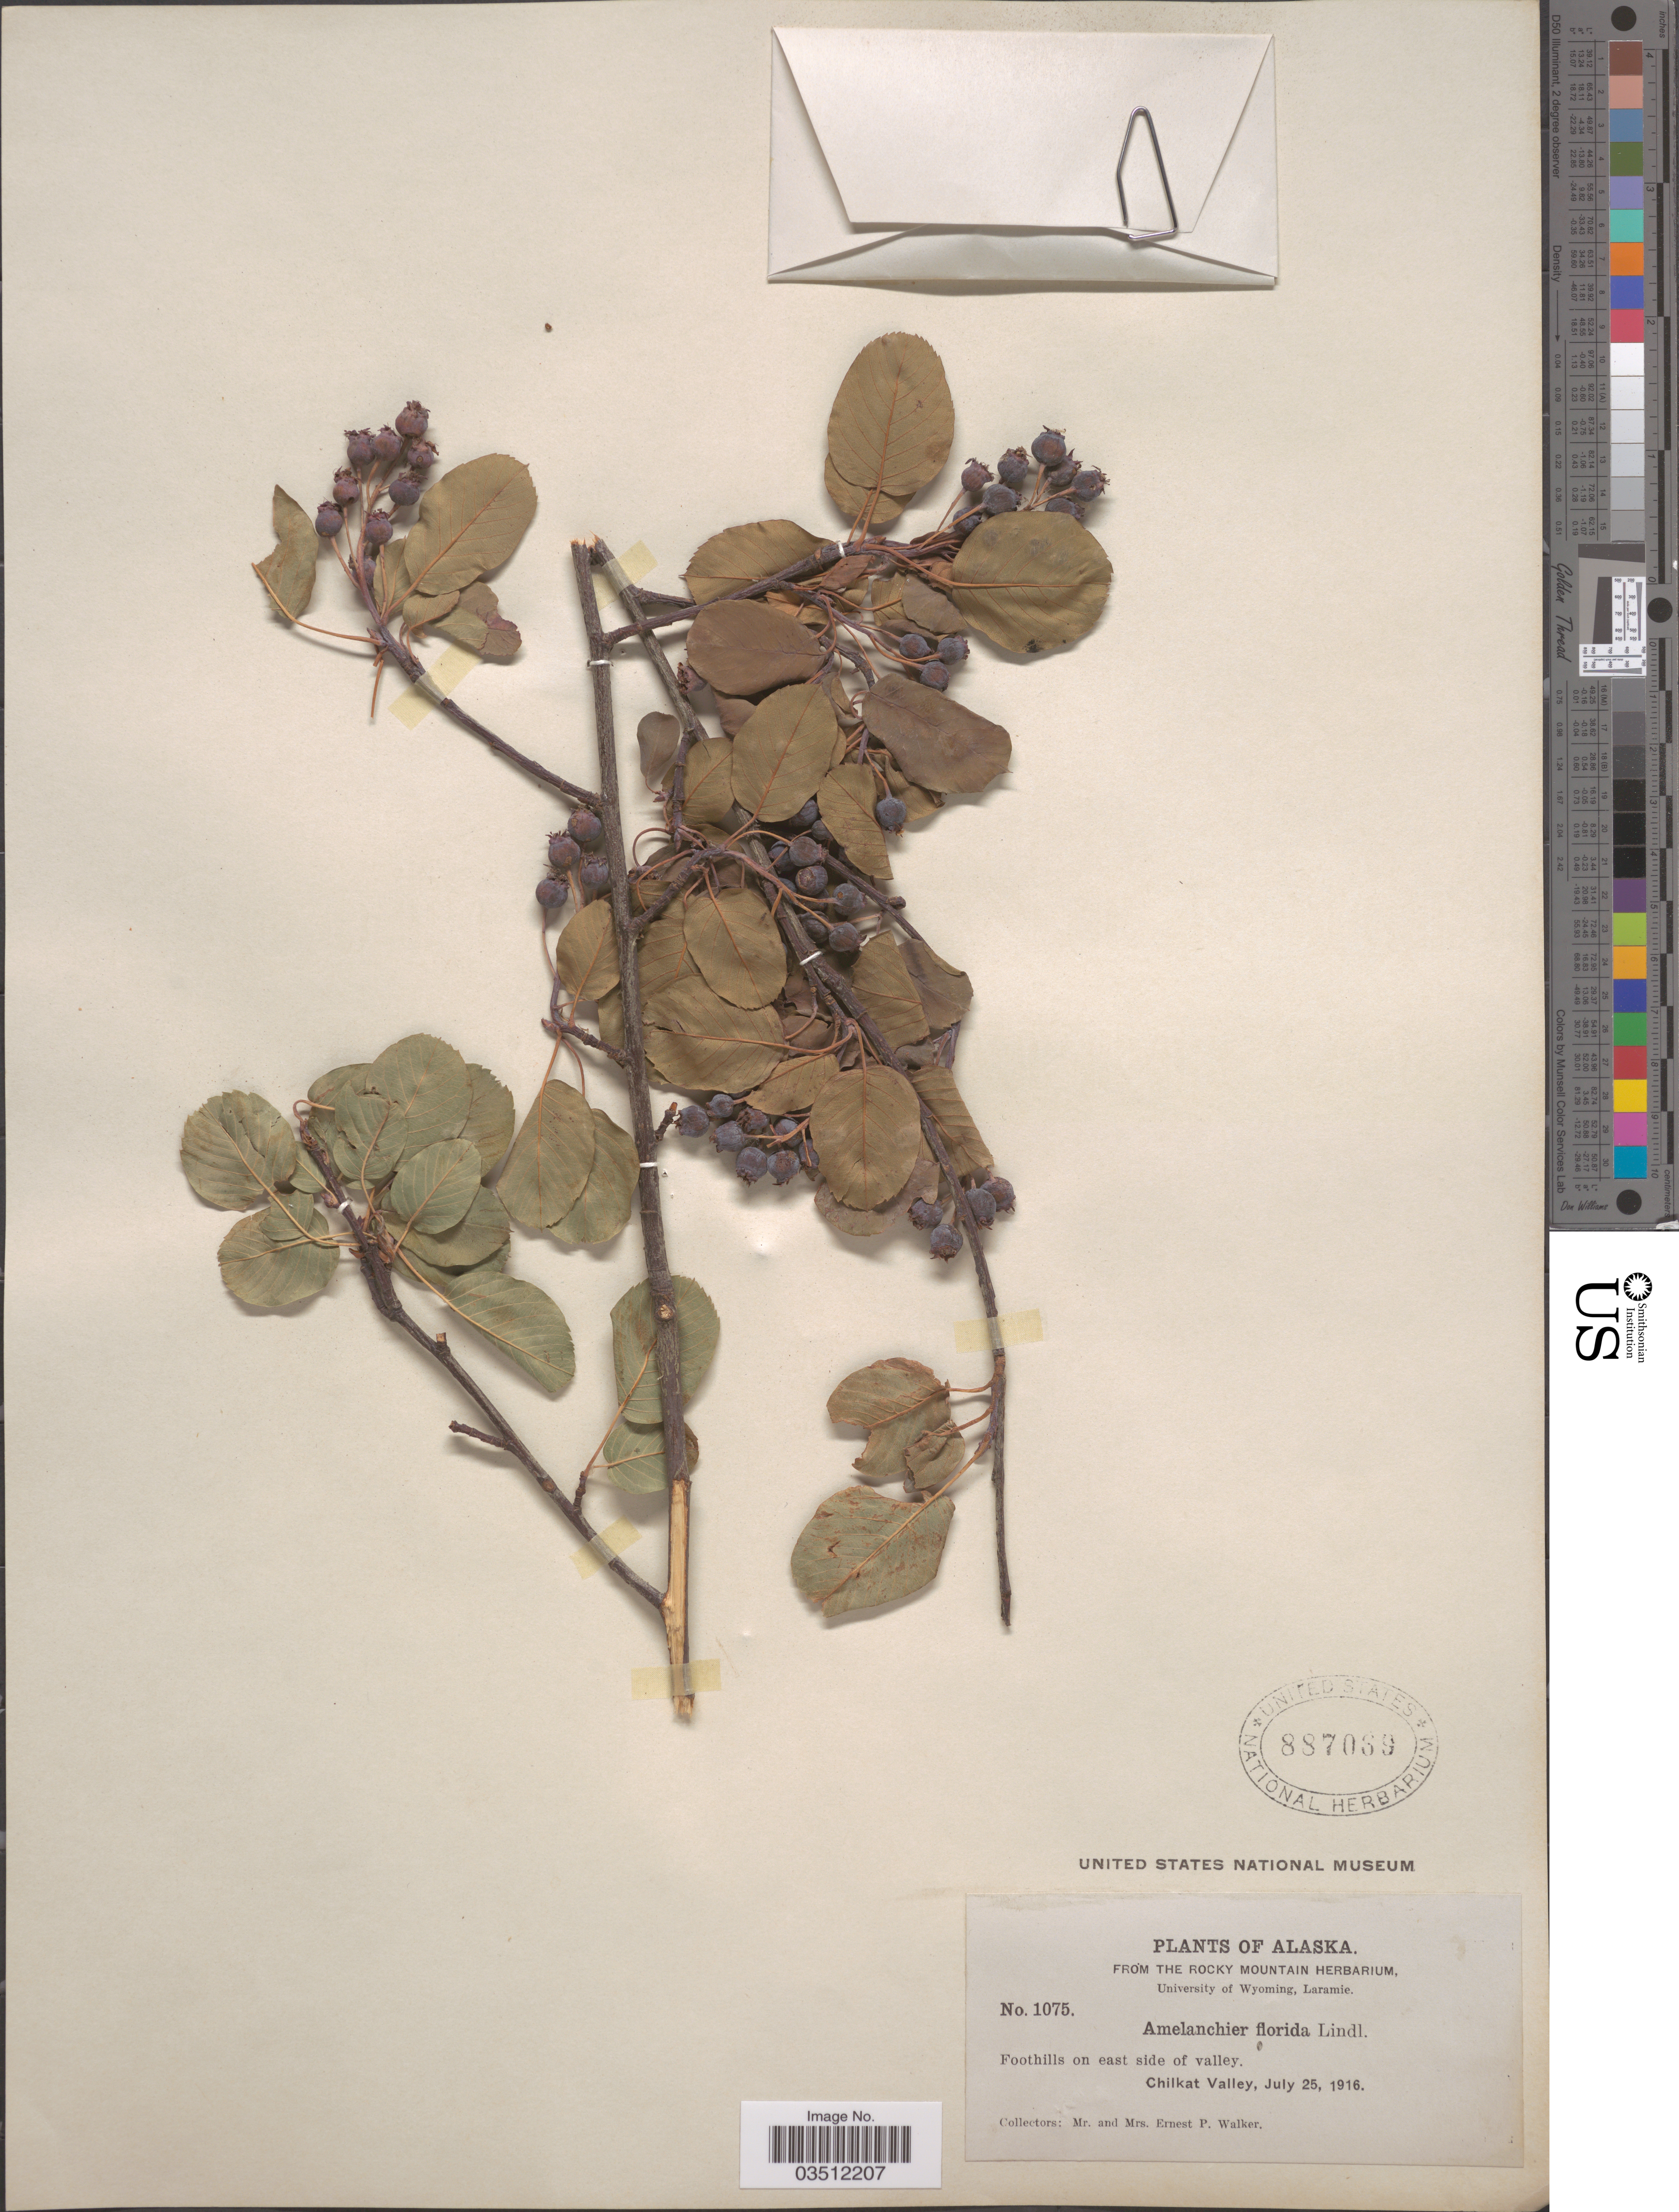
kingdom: Plantae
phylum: Tracheophyta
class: Magnoliopsida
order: Rosales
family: Rosaceae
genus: Amelanchier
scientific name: Amelanchier florida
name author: Lindl.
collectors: E. P. Walker & E. Walker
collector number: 1075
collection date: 1916-07-25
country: United States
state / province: Alaska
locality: Foothills on east side of valley, Chilkat Valley.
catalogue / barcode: US 887039